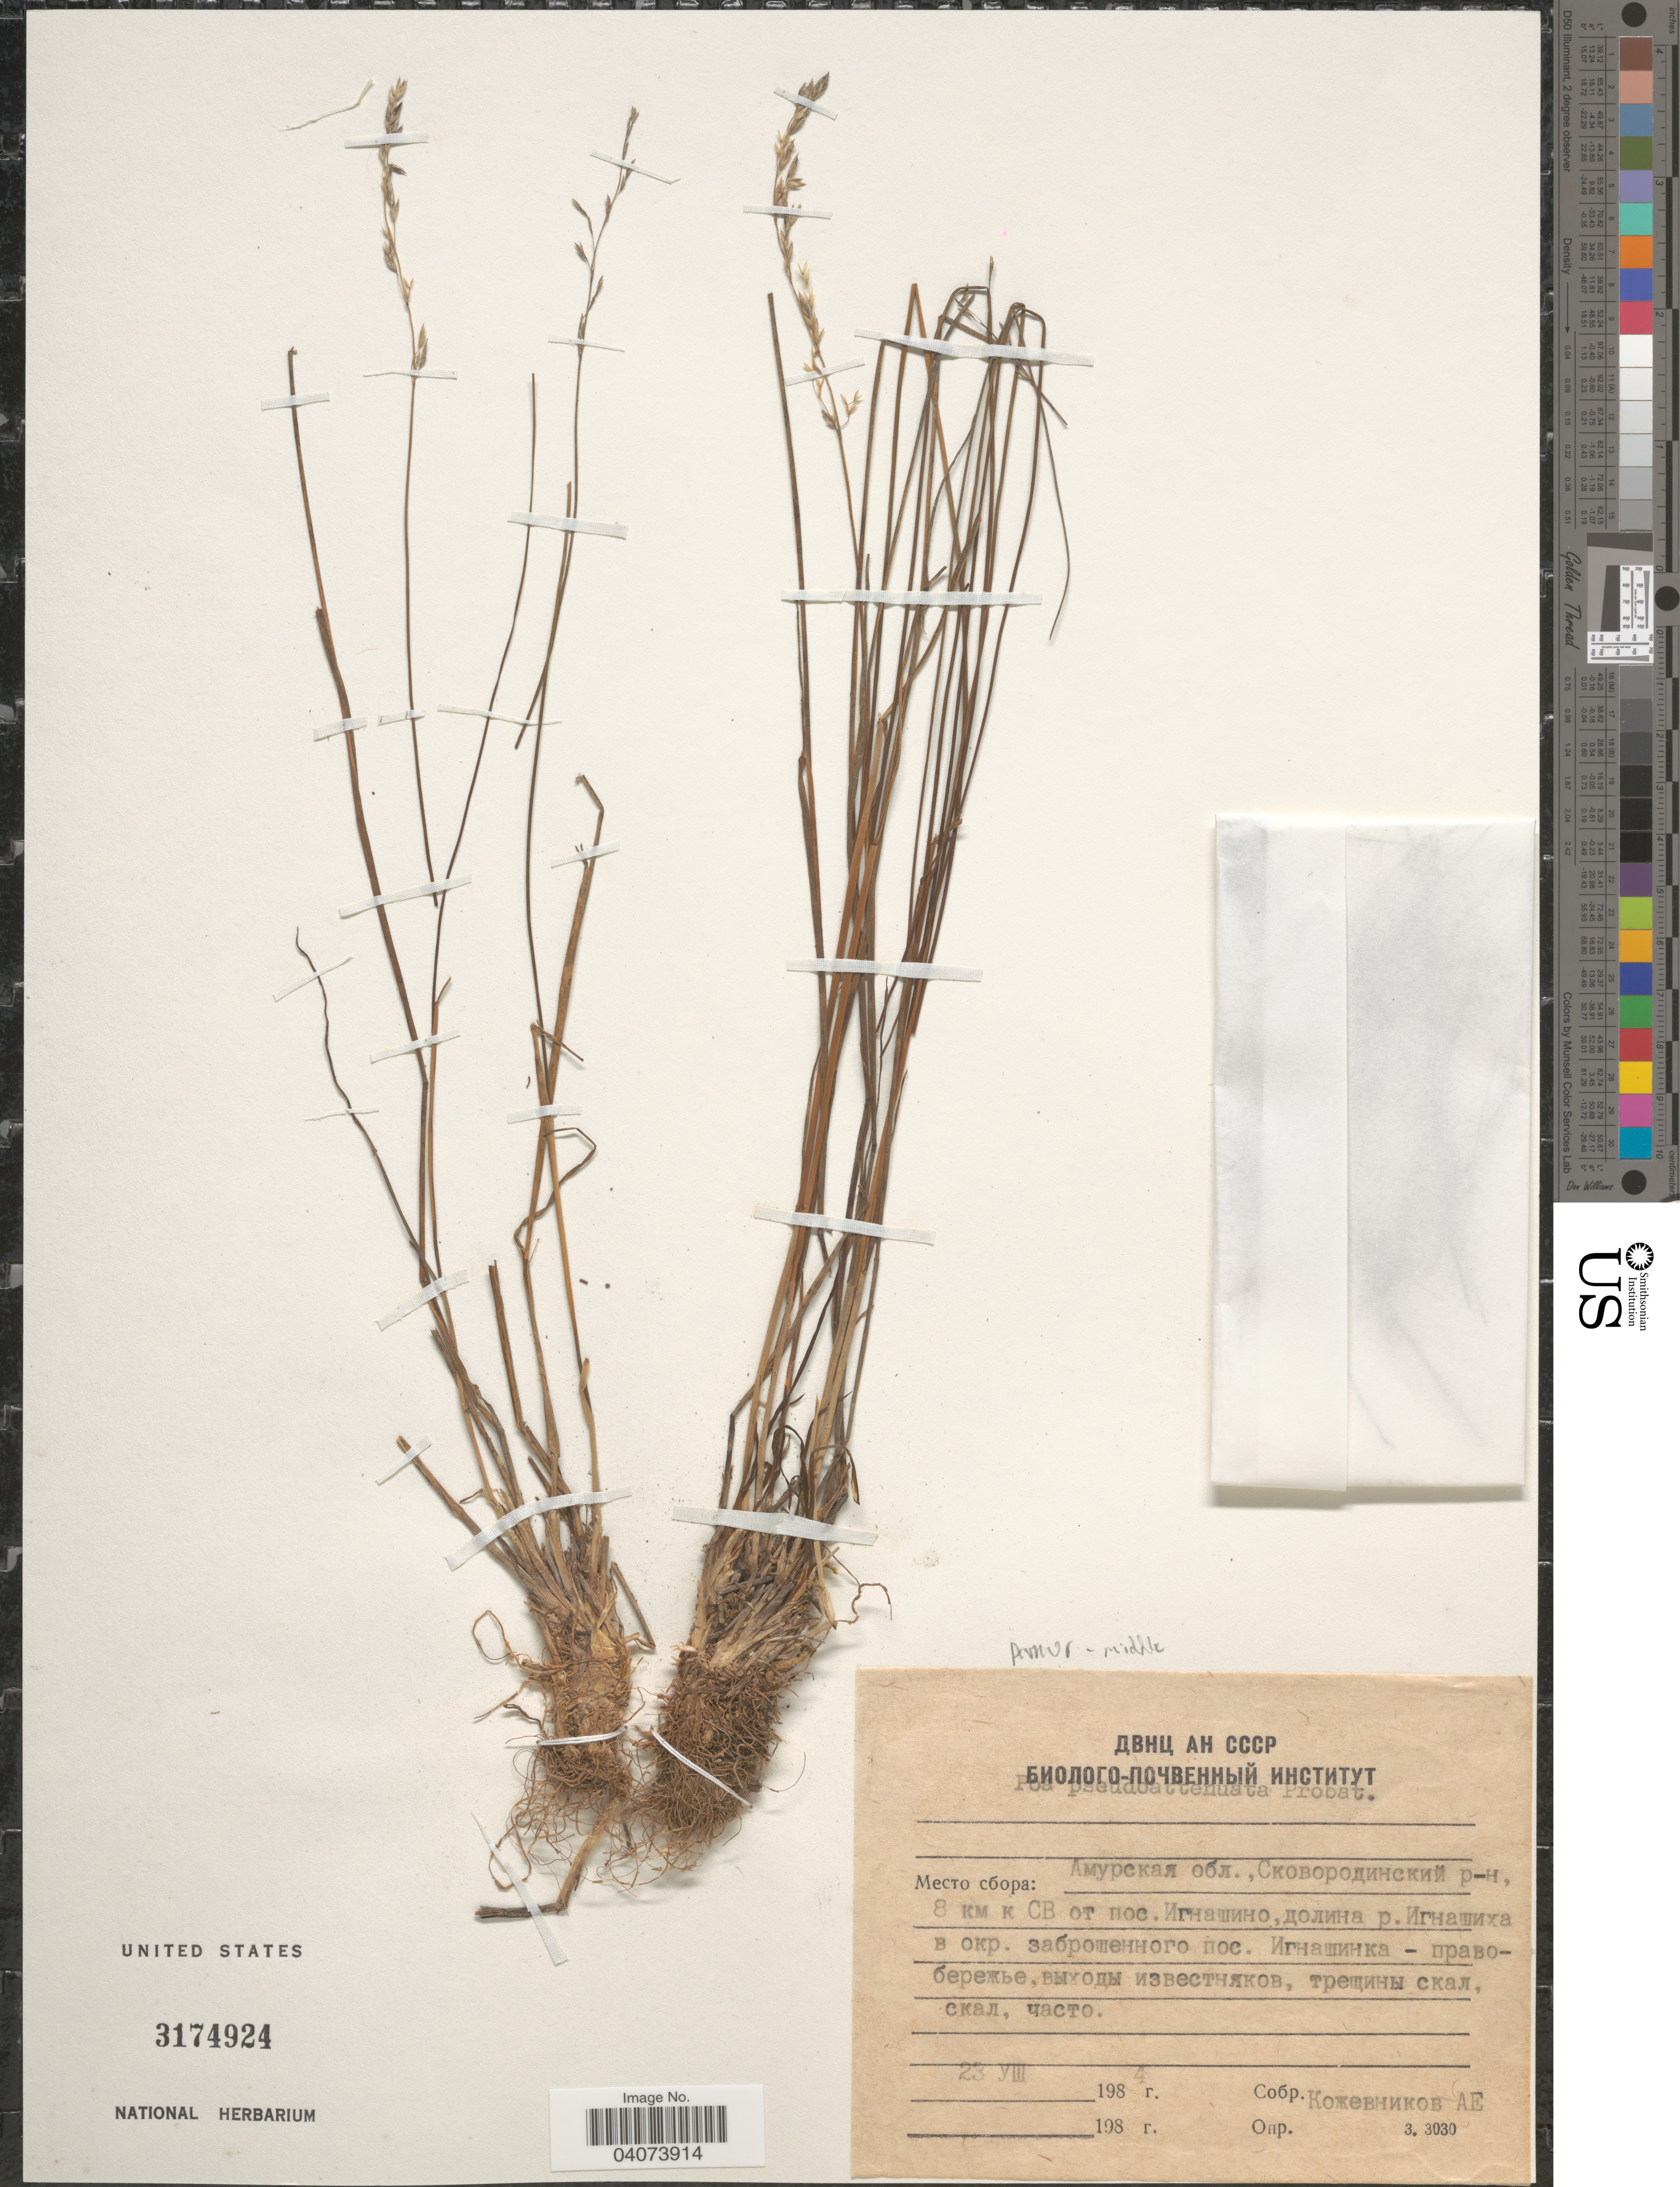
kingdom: Plantae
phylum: Tracheophyta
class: Liliopsida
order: Poales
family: Poaceae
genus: Poa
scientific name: Poa pseudoattenuata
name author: Prob.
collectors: A. Kozhevnikov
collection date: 1984-08-23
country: Russian Federation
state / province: Amur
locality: District Skovorodinskiy, 8 km NE from village Ignashino, valley of river Ignashikha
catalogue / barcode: US 3174924